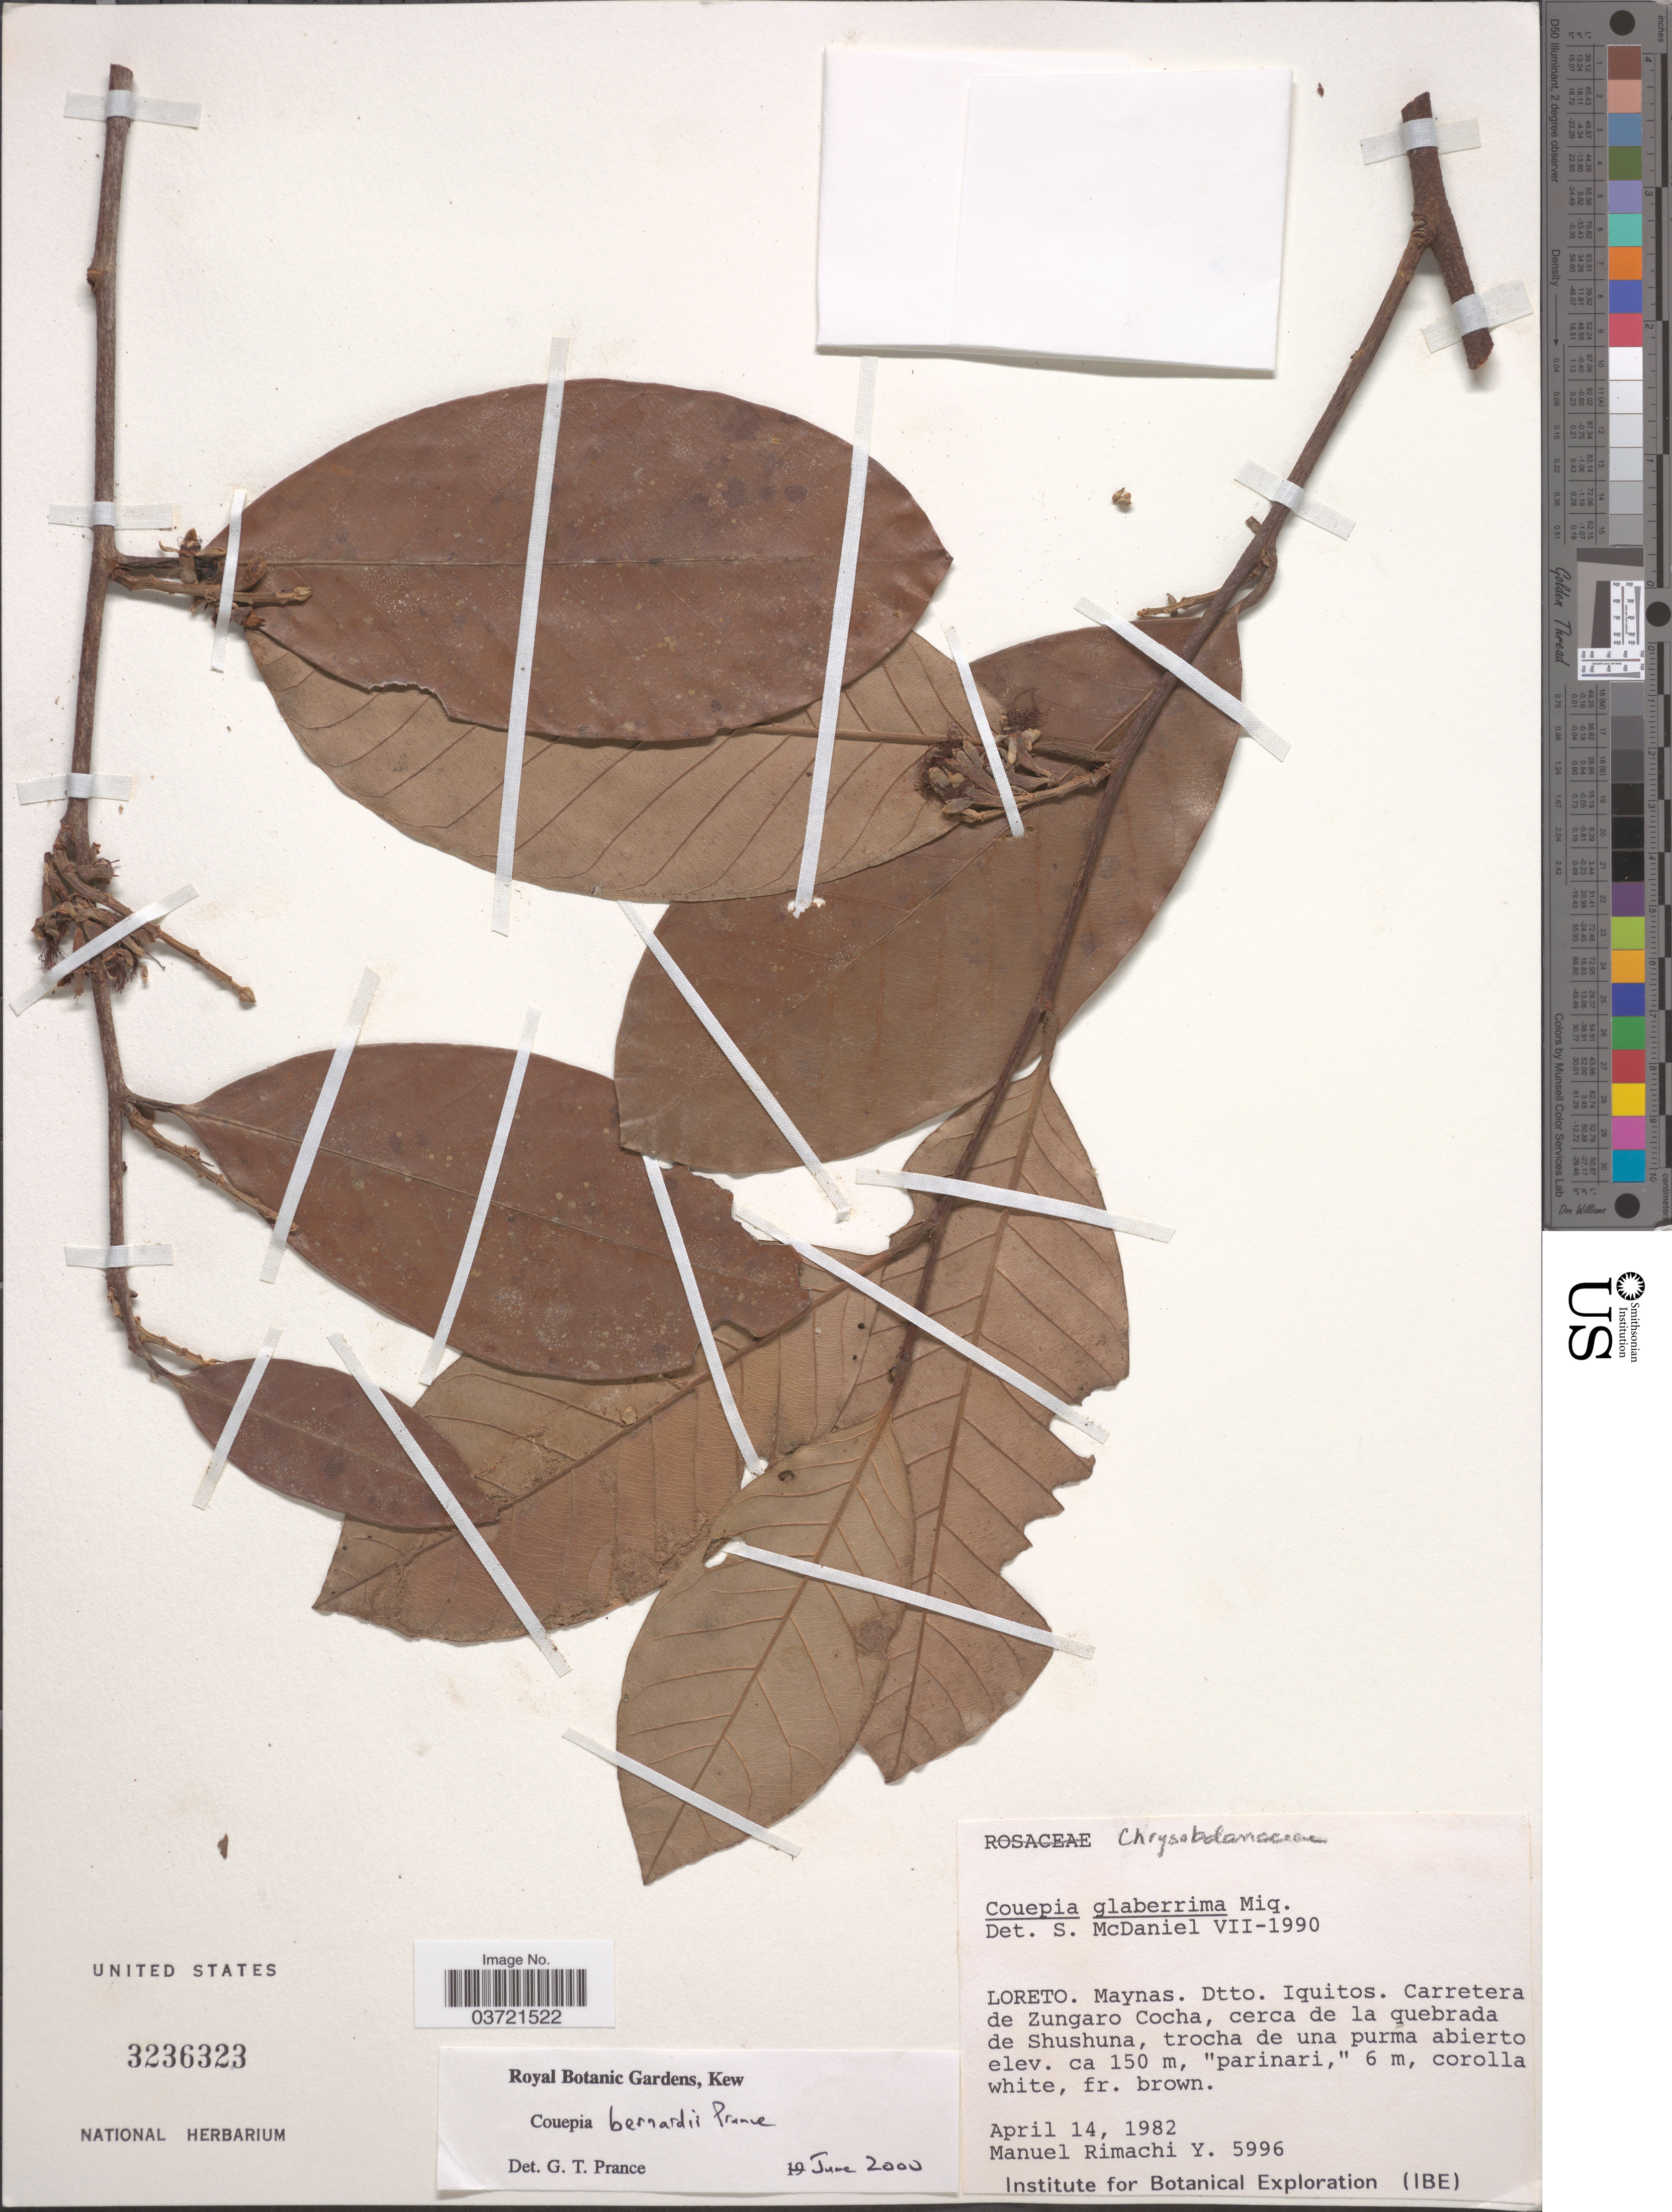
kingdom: Plantae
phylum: Tracheophyta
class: Magnoliopsida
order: Malpighiales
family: Chrysobalanaceae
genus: Couepia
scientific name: Couepia bernardii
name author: Prance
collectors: M. Rimachi Y.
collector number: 5996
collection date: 1982-04-14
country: Peru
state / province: Loreto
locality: Maynas. Dtto. Iquitos. Carretera de Zungaro Cocha, cerca de la quebrada de Shushuna.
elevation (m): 150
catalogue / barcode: US 3236323